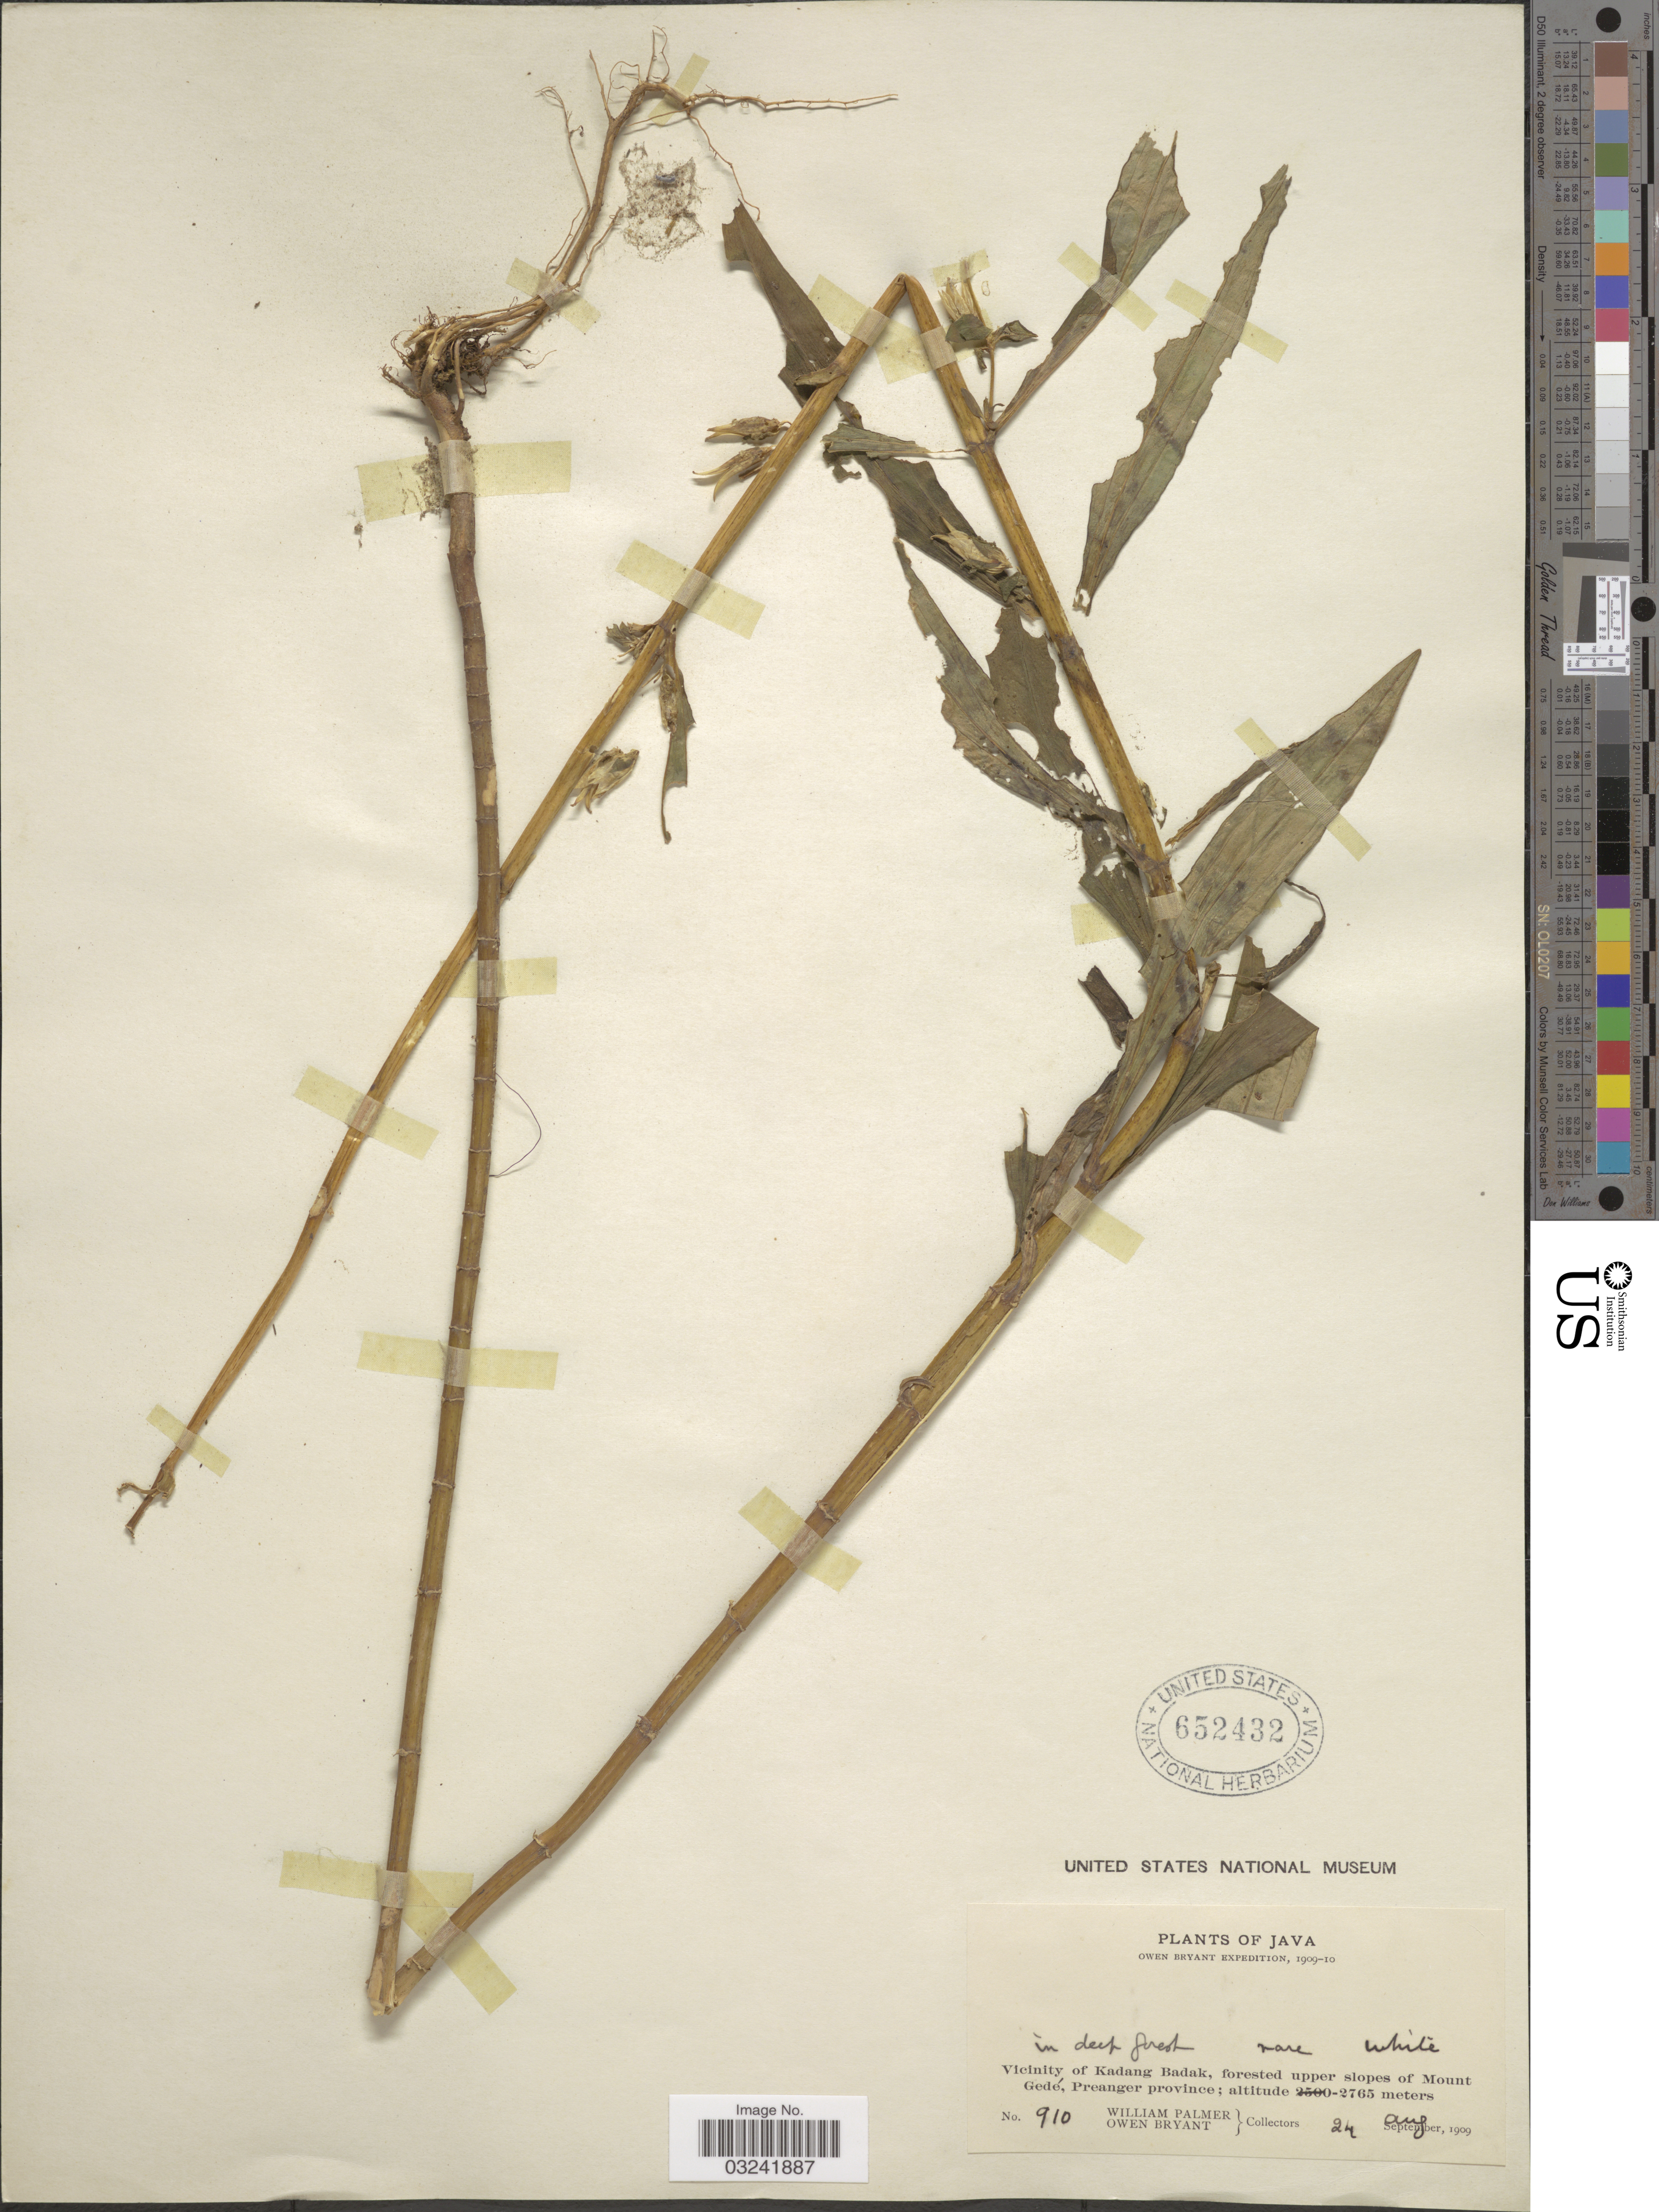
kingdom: Plantae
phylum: Tracheophyta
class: Magnoliopsida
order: Gentianales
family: Gentianaceae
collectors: W. Palmer & O. Bryant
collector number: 910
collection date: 1909-08-24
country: Indonesia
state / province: Java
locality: Vicinity of Kadang Badak, forested upper slopes of Mount Gedé, Preanger province.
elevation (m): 2765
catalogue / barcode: US 652432